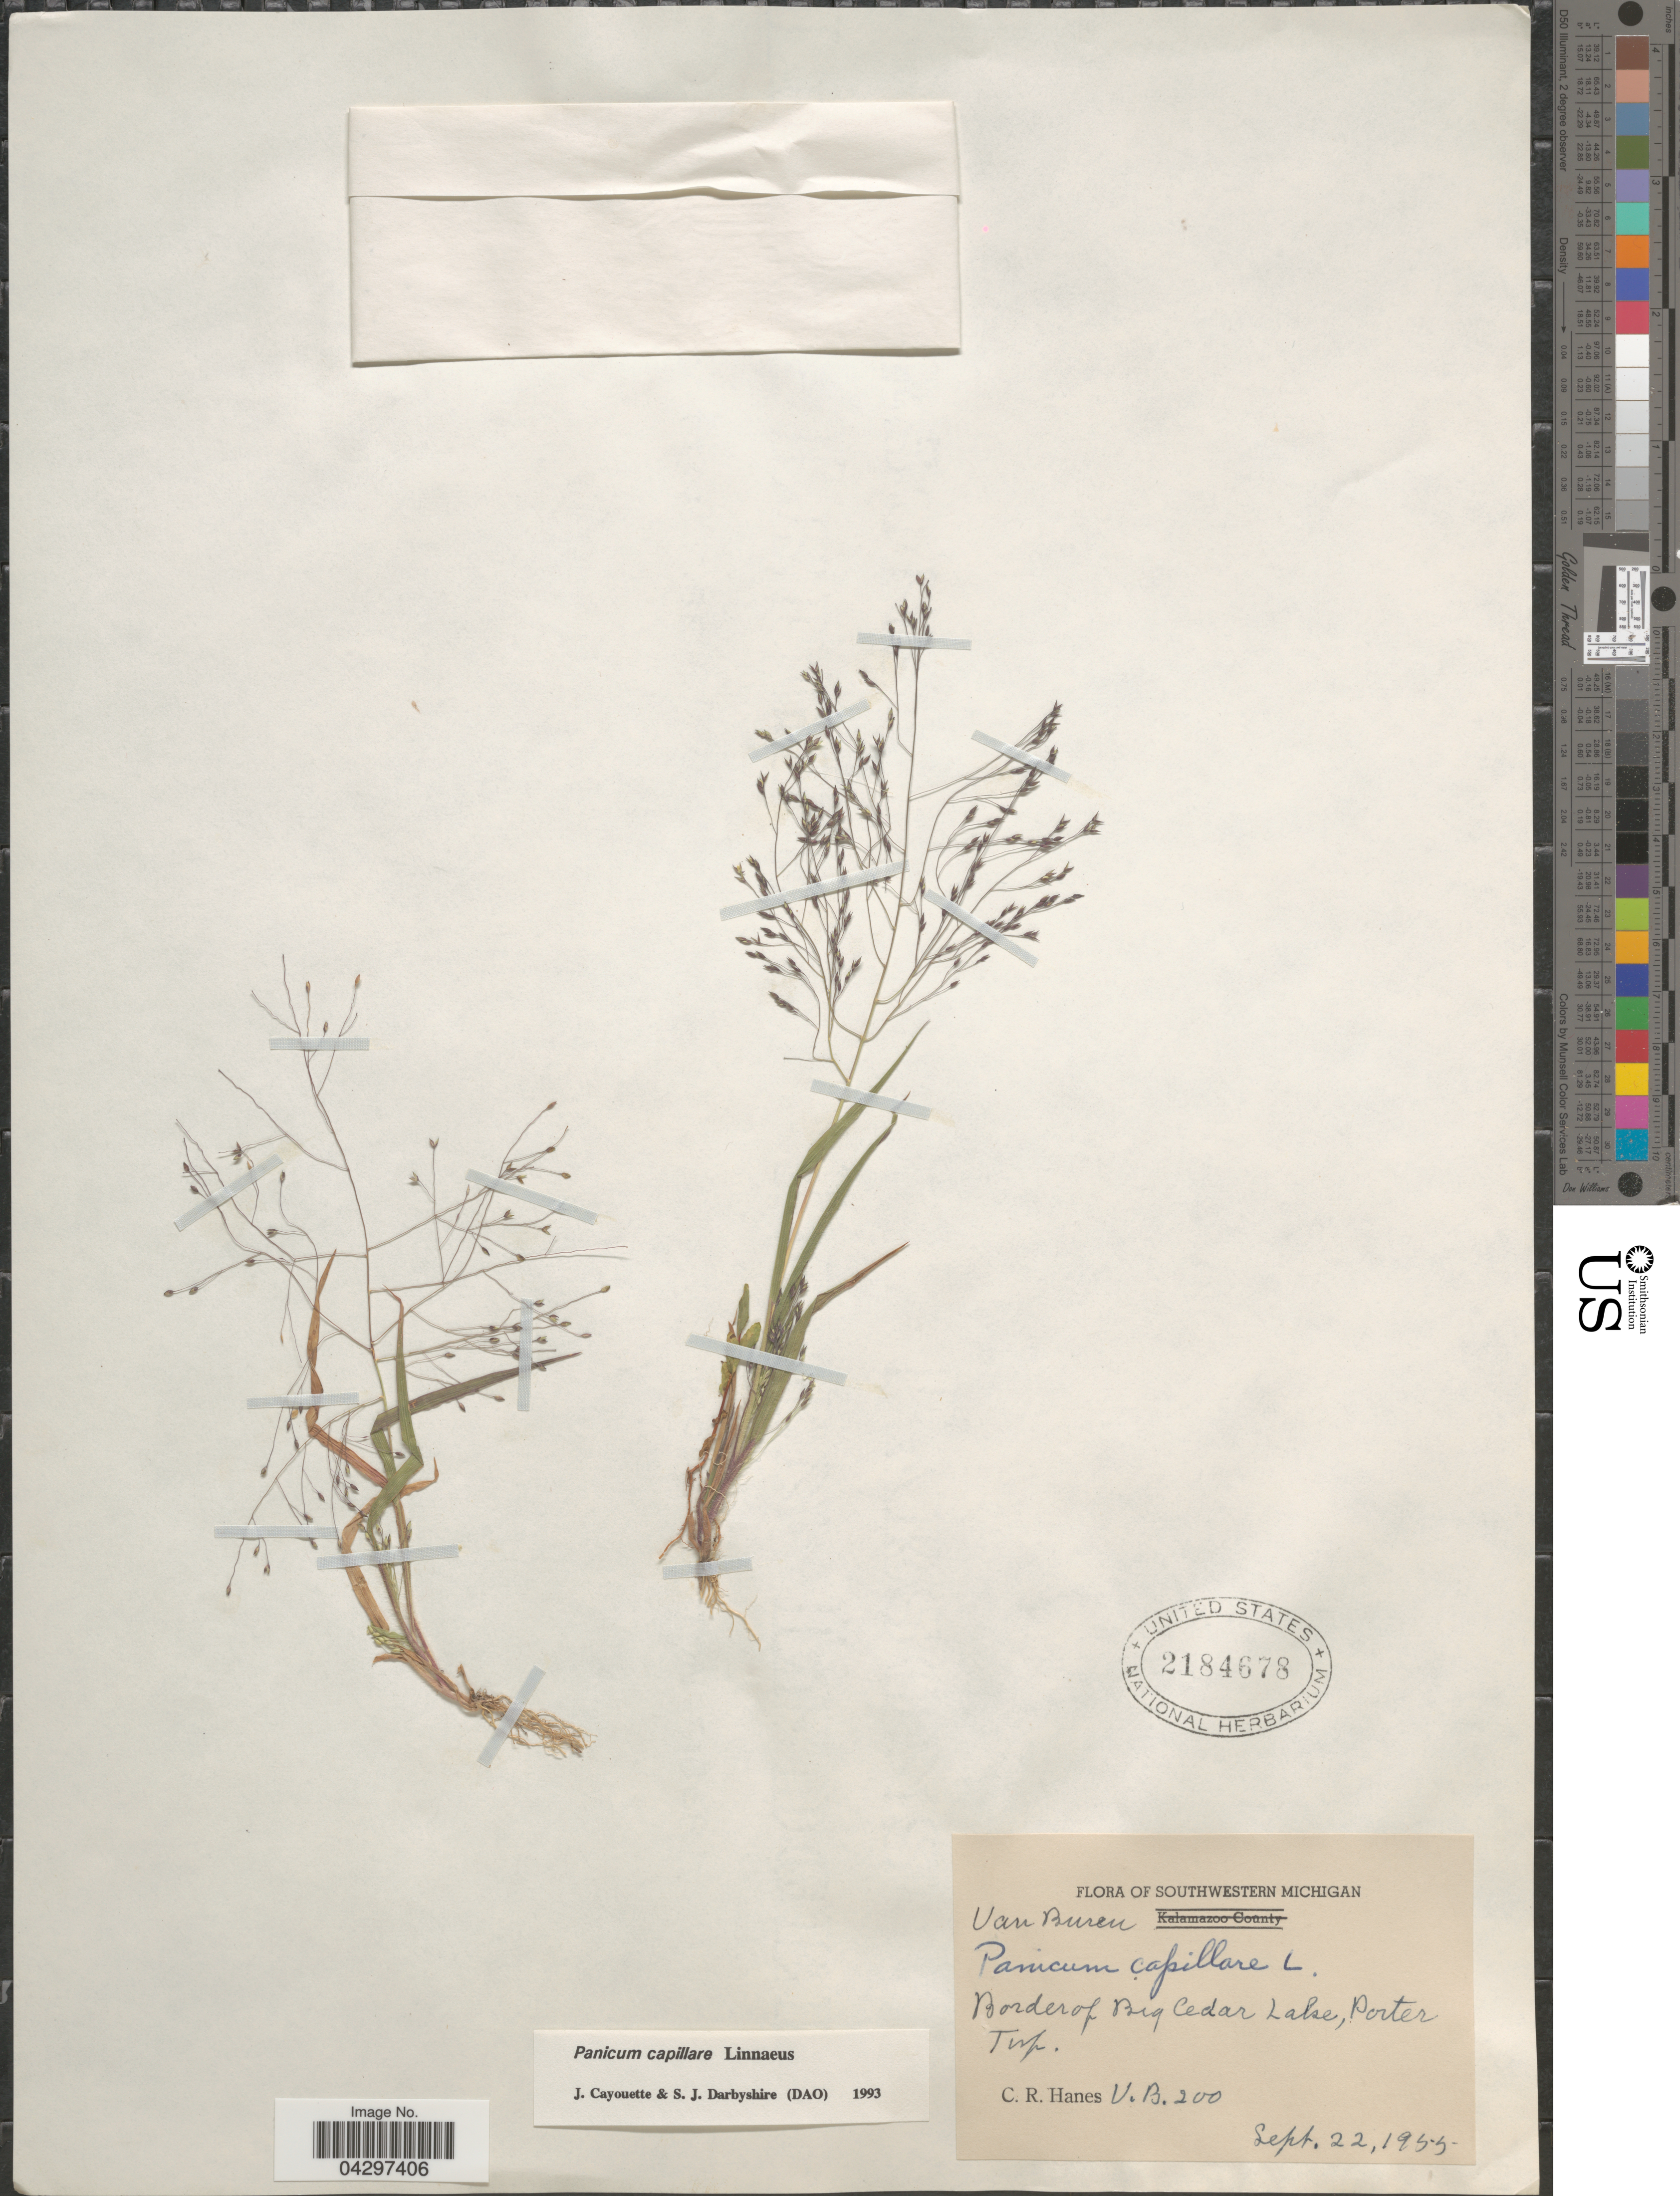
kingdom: Plantae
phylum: Tracheophyta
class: Liliopsida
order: Poales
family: Poaceae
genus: Panicum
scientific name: Panicum capillare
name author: L.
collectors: C. Hanes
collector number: VB200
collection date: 1955-09-22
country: United States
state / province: Michigan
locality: Southwestern Michigan. Border of Big Cedar Lake, Porter Twp.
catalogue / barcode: US 2184678